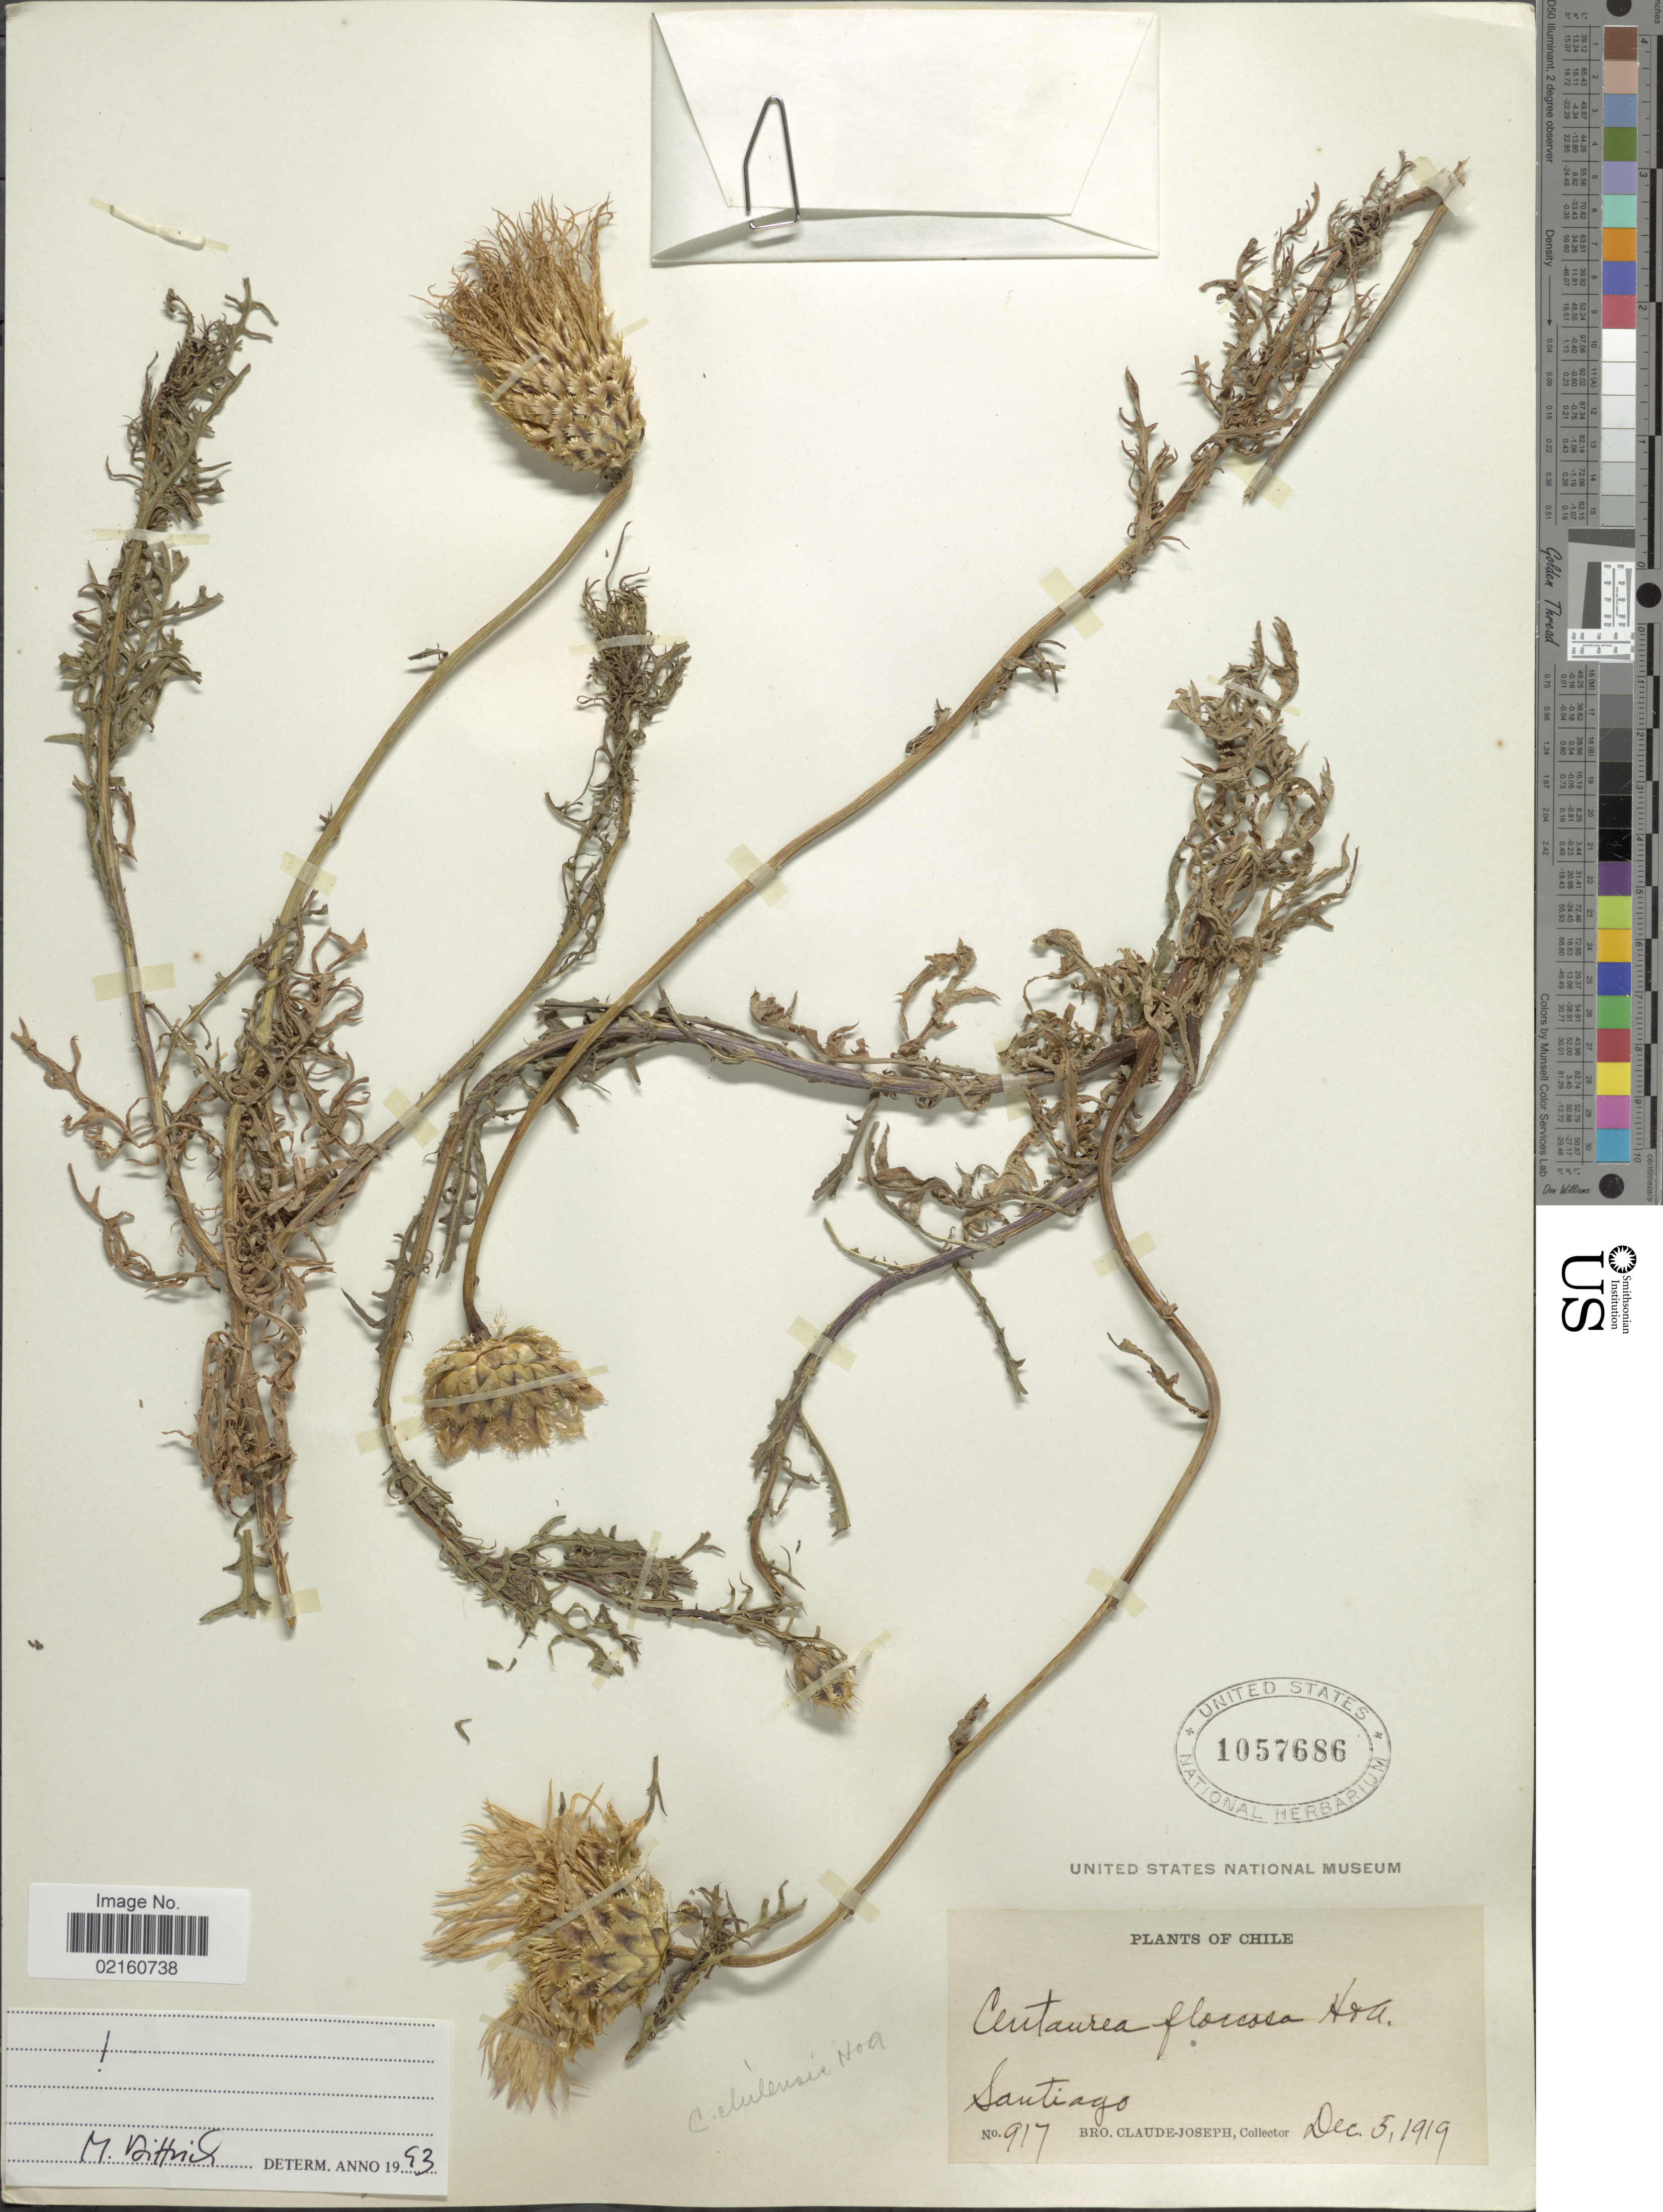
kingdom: Plantae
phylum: Tracheophyta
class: Magnoliopsida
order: Asterales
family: Asteraceae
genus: Centaurea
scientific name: Centaurea chilensis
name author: Bertero ex Hook. & Arn.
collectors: Bro. Claude-Joseph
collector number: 917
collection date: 1919-12-05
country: Chile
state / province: Región Metropolitana (RM)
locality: Santiago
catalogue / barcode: US 1057686